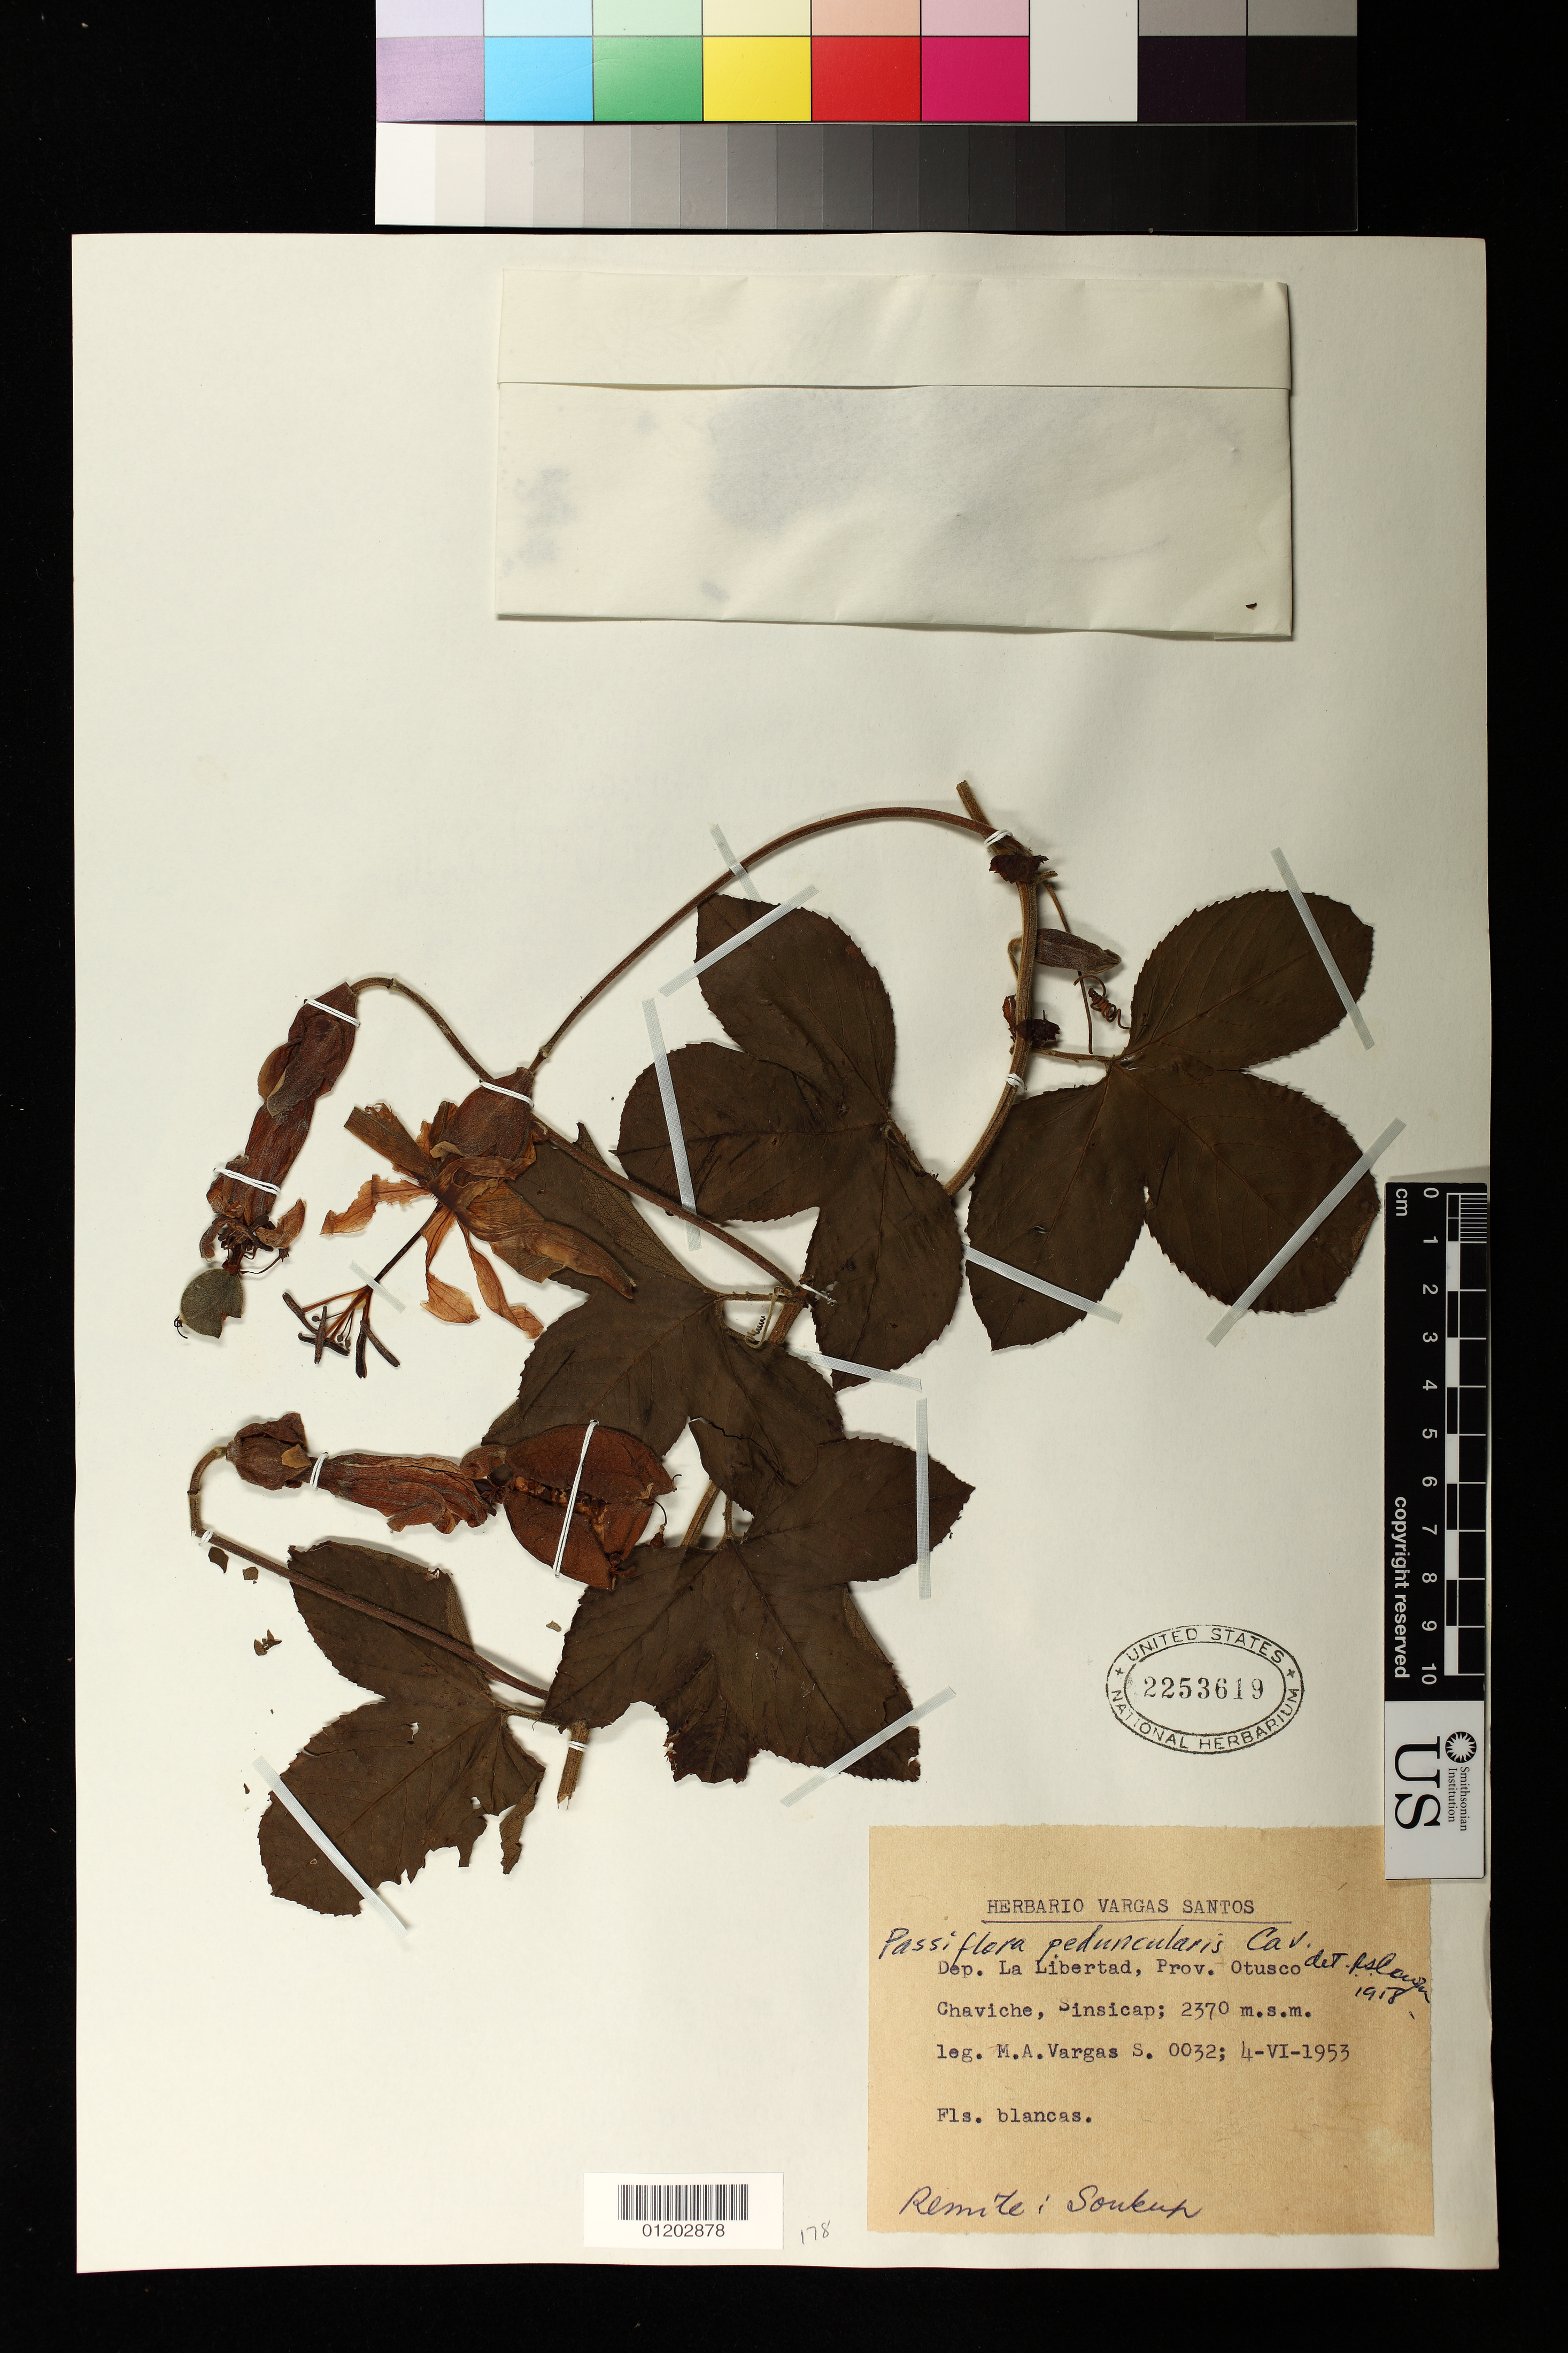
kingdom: Plantae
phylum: Tracheophyta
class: Magnoliopsida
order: Malpighiales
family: Passifloraceae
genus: Passiflora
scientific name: Passiflora peduncularis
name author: Cav.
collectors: M. Vargas S.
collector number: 0032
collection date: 1953-06-04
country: Peru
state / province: La Libertad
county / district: Otuzco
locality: Chaviche, Sinsicap.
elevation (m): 2370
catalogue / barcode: US 2253619